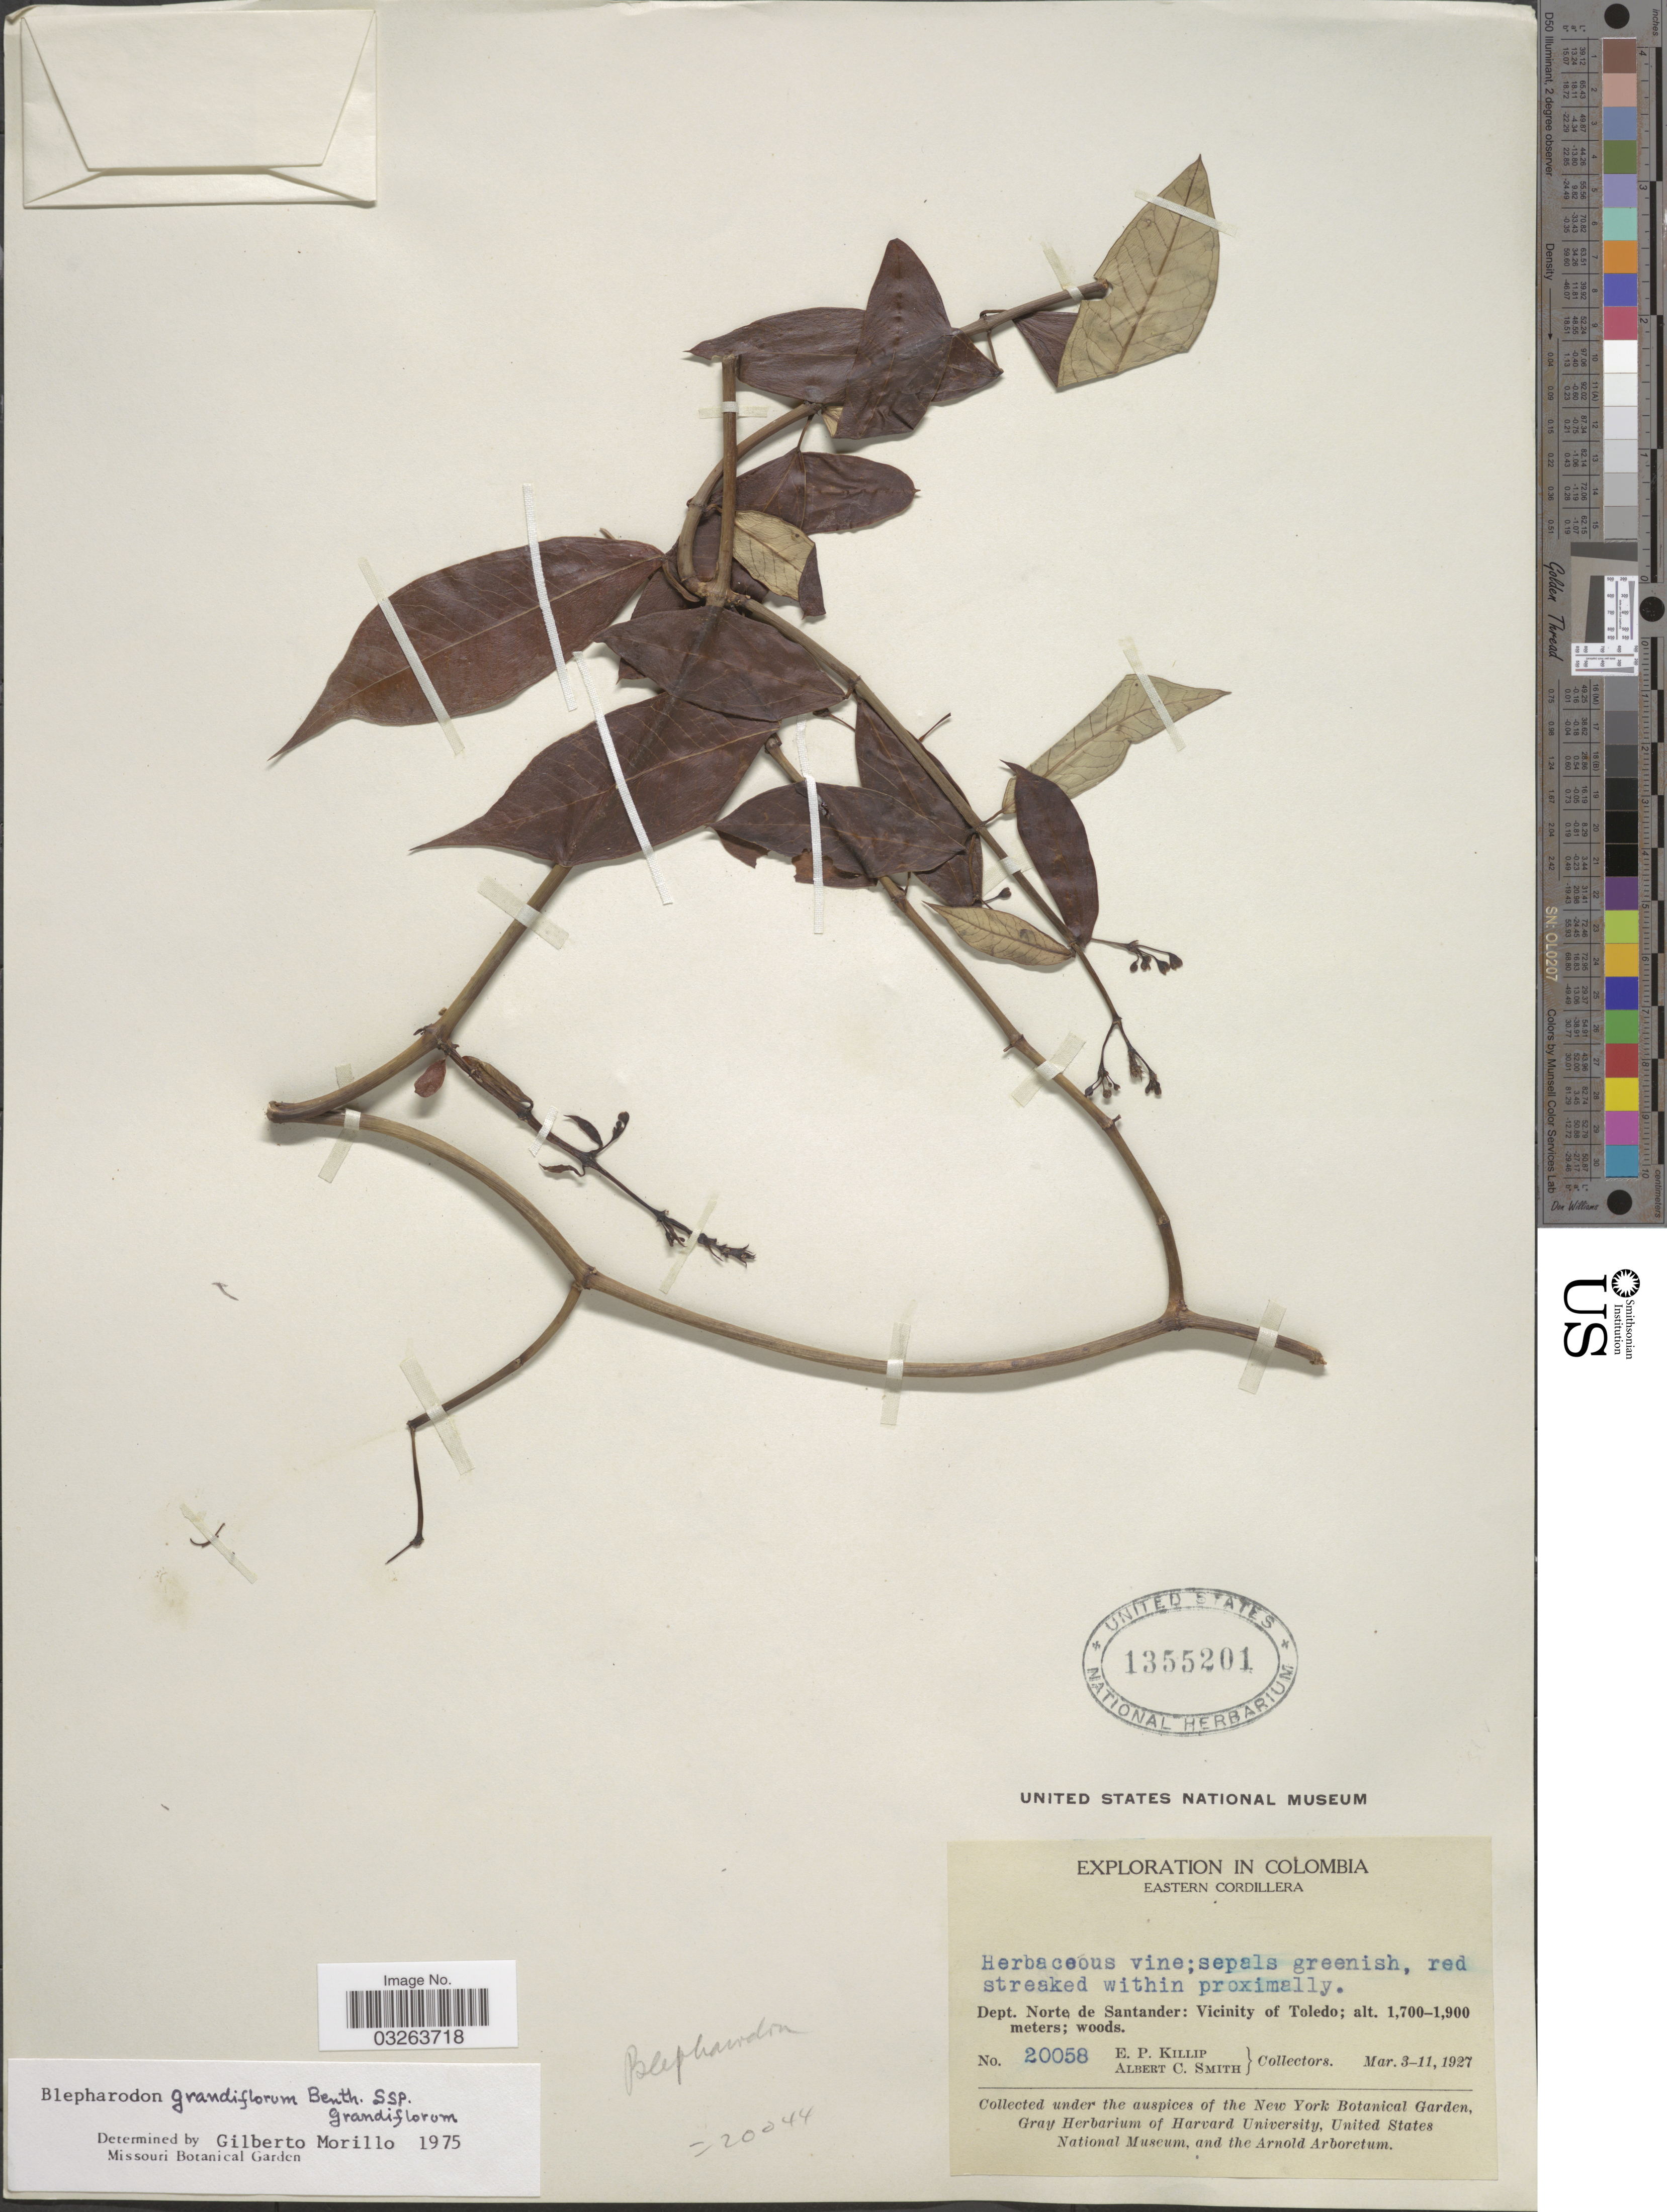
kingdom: Plantae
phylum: Tracheophyta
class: Magnoliopsida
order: Gentianales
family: Apocynaceae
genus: Blepharodon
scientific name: Blepharodon grandiflorum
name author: Benth.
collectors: E. P. Killip & A. C. Smith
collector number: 20058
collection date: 1927-03-03/1927-03-11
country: Colombia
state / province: Norte de Santander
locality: Eastern Cordillera. Dept. Norte de Santander: Vicinity of Toledo.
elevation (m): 1700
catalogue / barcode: US 1355201